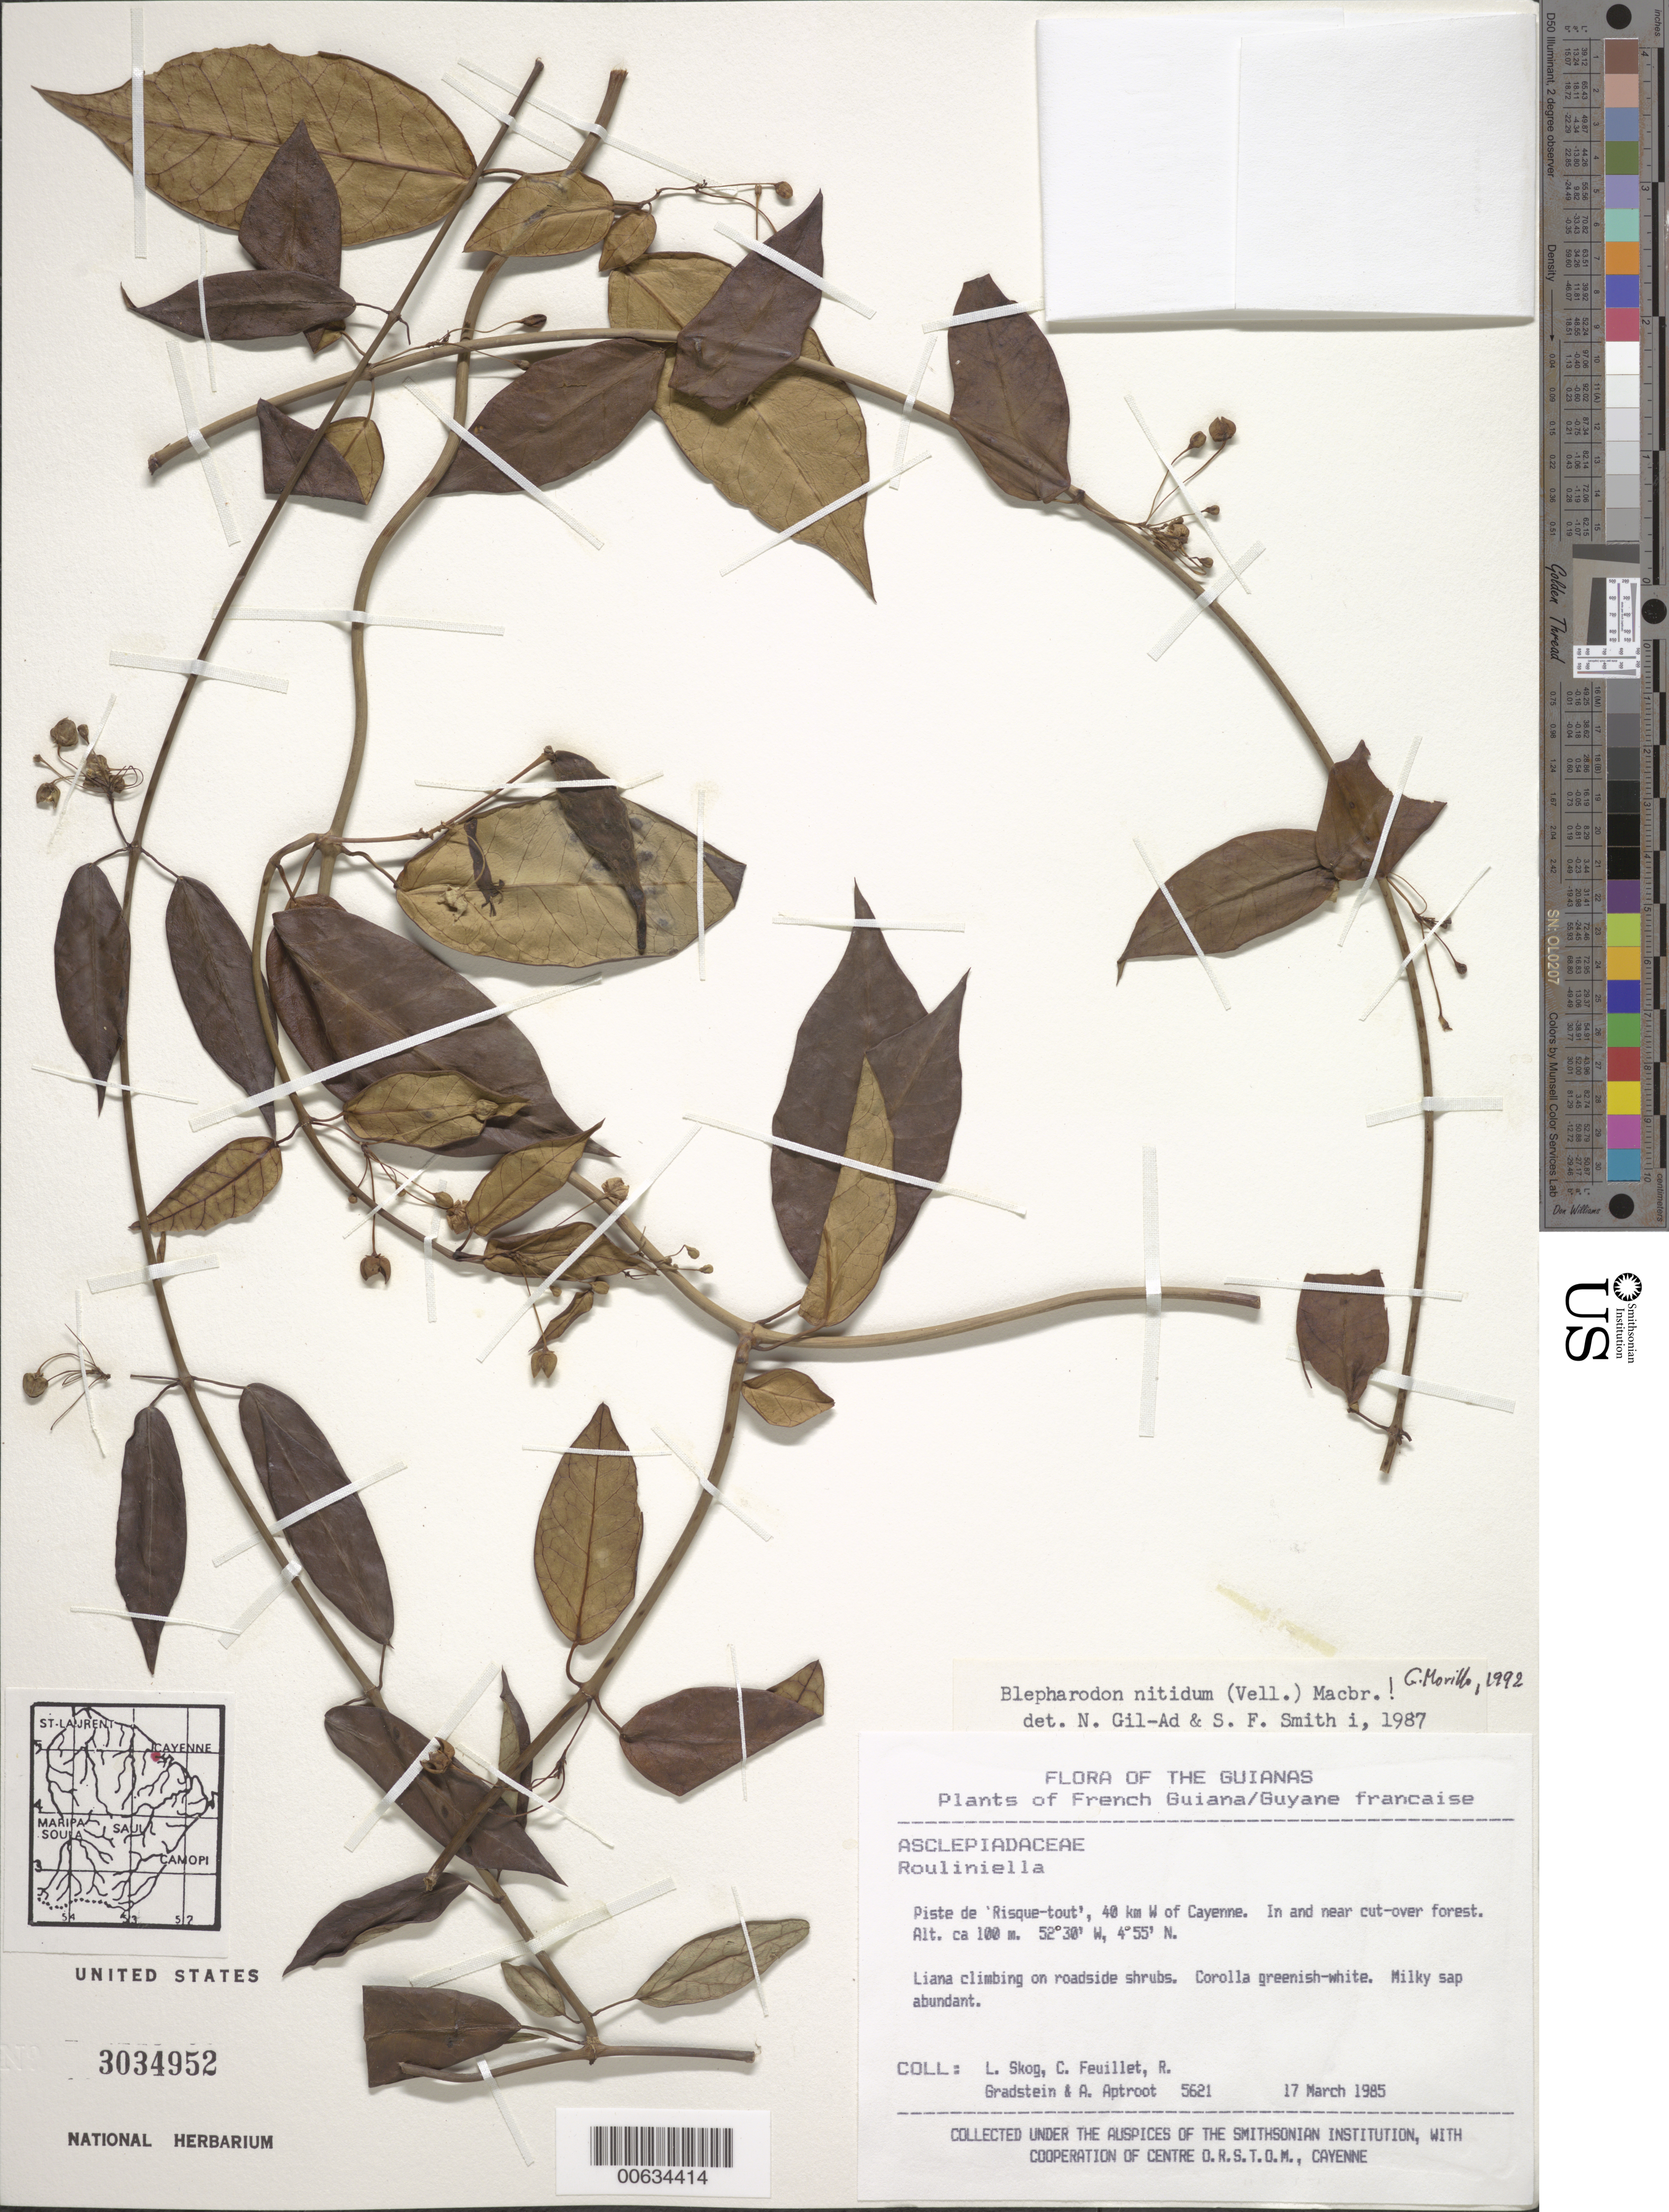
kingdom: Plantae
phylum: Tracheophyta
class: Magnoliopsida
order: Gentianales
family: Apocynaceae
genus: Blepharodon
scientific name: Blepharodon nitidus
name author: (Vell.) J.F. Macbr.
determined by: Morillo, G. N.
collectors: L. E. Skog, C. Feuillet, R. Gradstein & A. Aptroot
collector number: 5621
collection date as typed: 17 March 1985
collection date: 1985-03-17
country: French Guiana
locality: Piste de 'Risque-tout', 40 km W of Cayenne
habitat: In and near cut-over forest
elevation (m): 100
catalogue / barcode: US 3034952